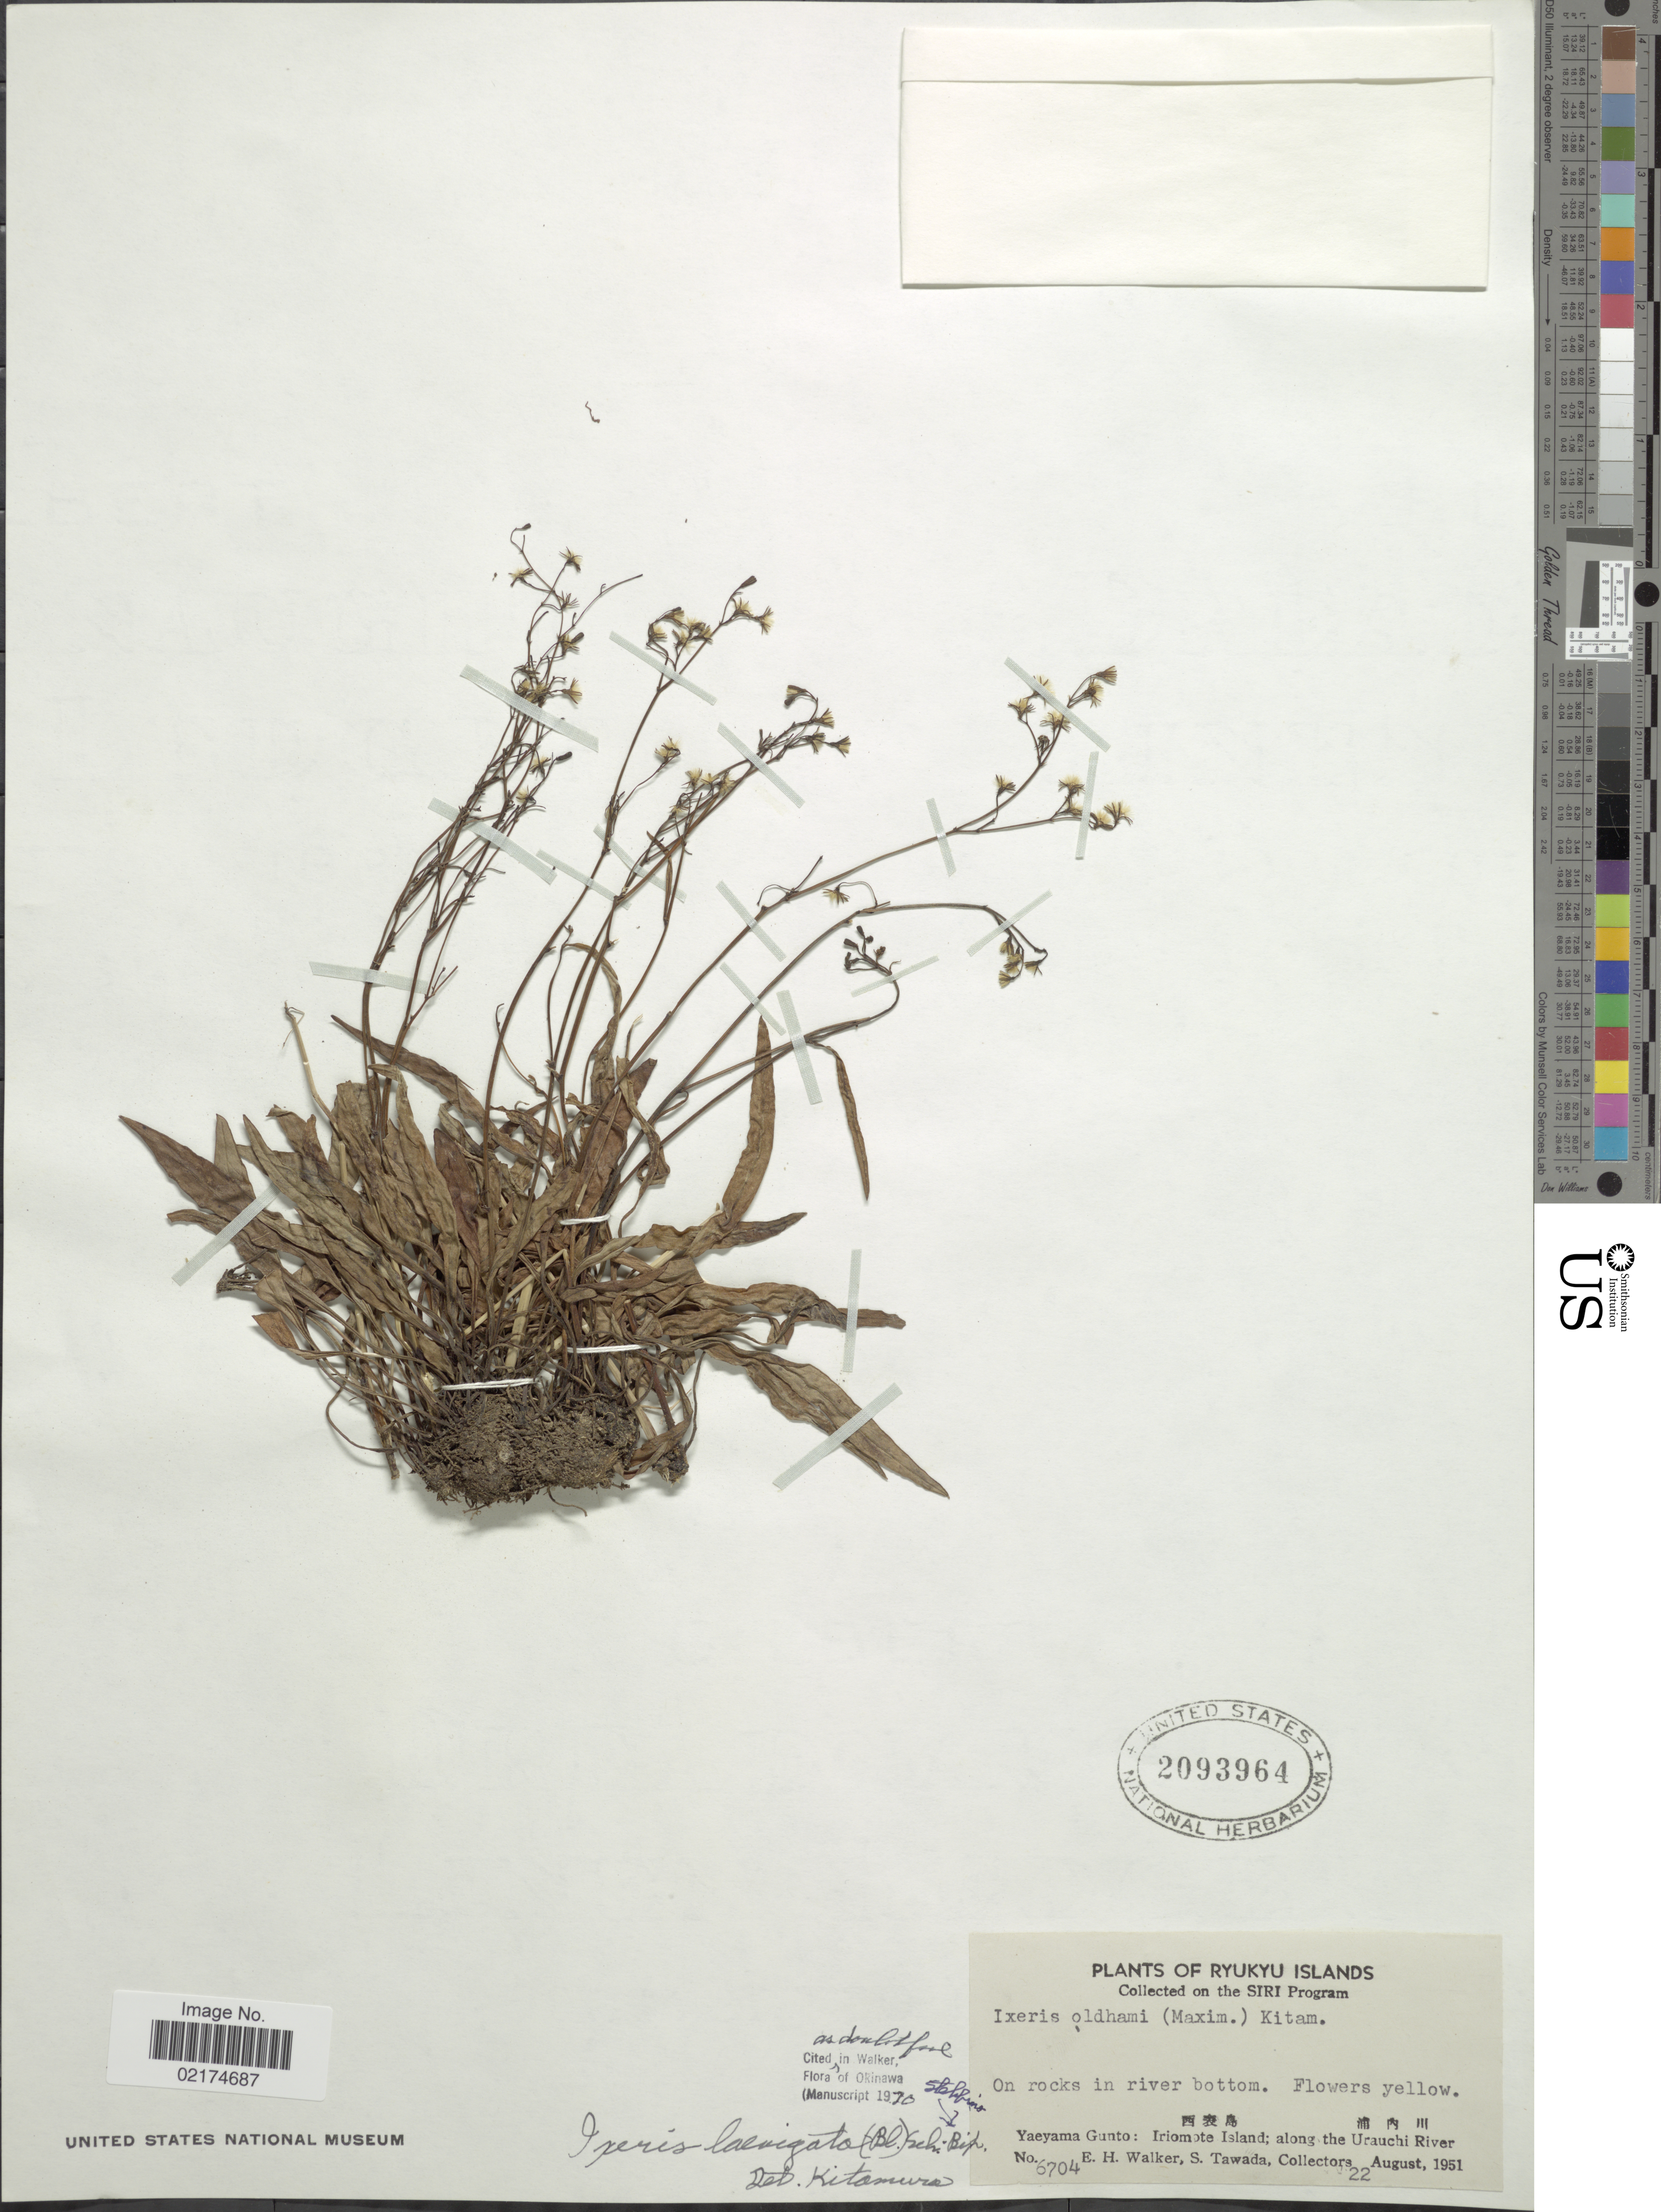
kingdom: Plantae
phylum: Tracheophyta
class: Magnoliopsida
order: Asterales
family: Asteraceae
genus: Ixeridium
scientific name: Ixeridium laevigatum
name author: (Blume) Pak & Kawano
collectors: E. H. Walker & S. Tawada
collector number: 6704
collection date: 1951-08-22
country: Japan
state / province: Okinawa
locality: Ryukyu Islands, Yaeyama Gunto: Iriomote Island: along the Urauchi River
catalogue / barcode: US 2093964